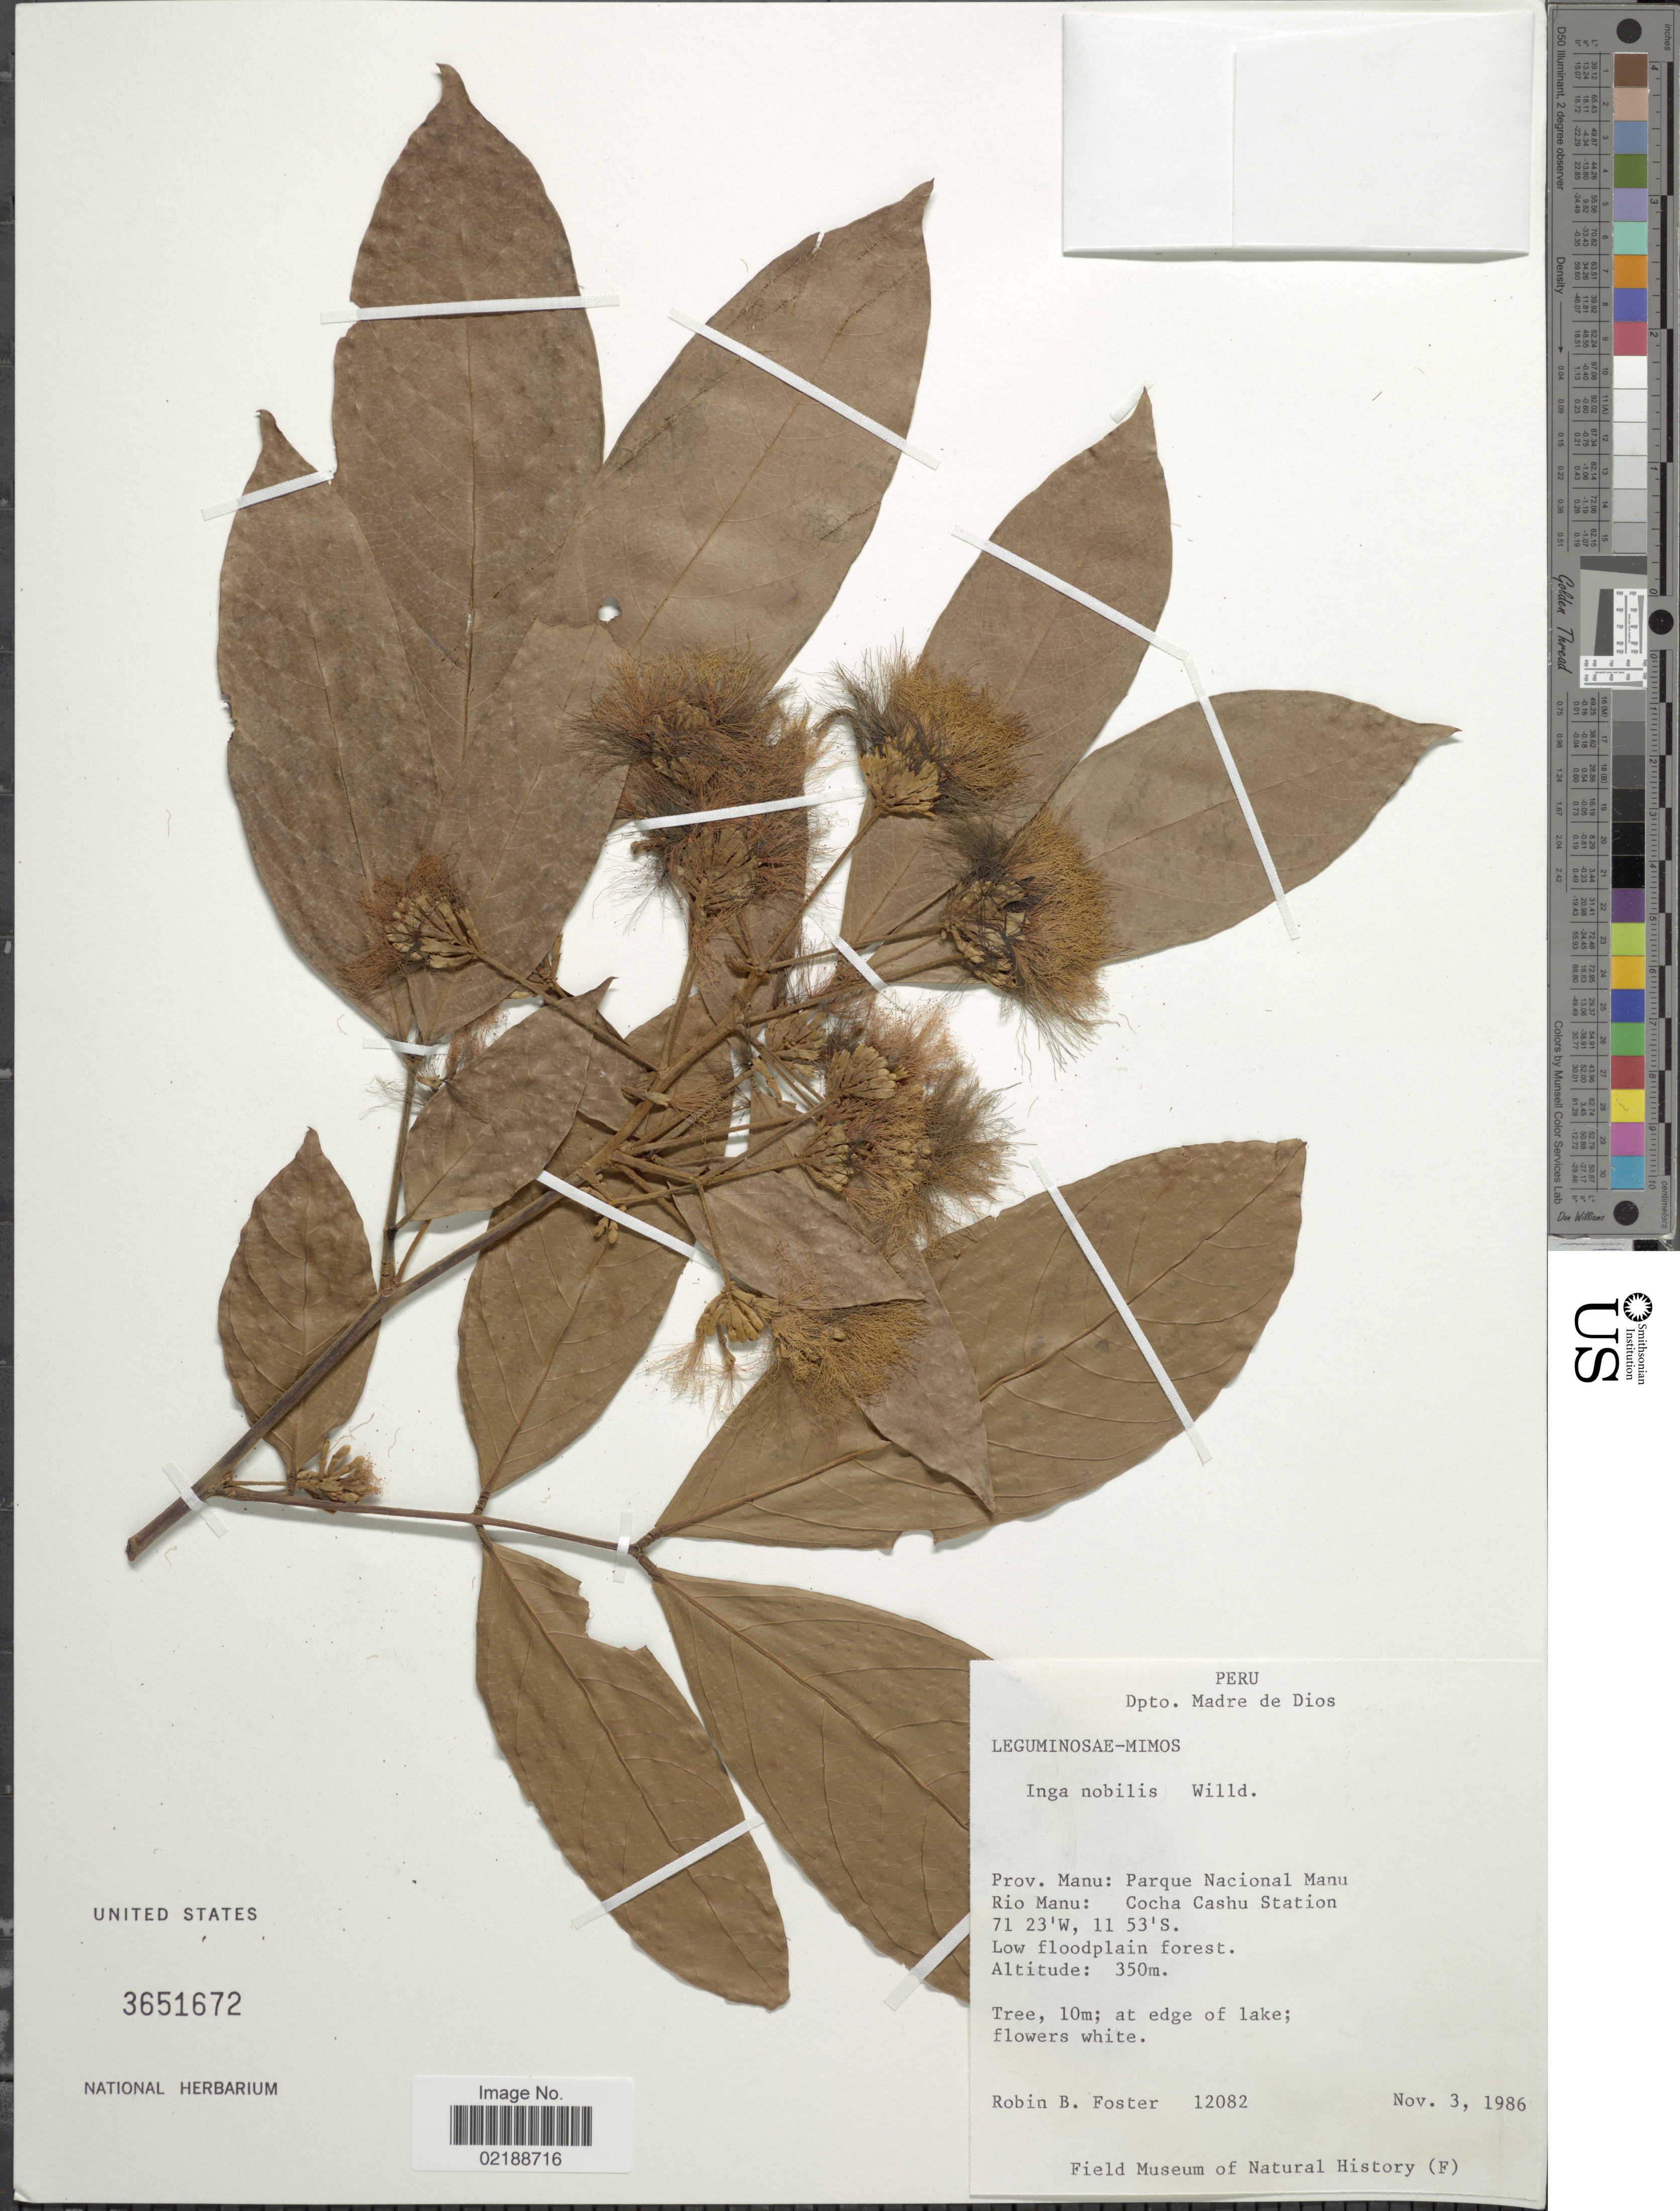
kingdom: Plantae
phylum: Tracheophyta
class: Magnoliopsida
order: Fabales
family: Fabaceae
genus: Inga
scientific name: Inga nobilis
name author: Willd.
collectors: R. B. Foster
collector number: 12082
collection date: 1986-11-03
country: Peru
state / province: Madre de Dios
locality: Dpto. Madre de Dios, Prov. Manu: Parque Nacional Manu Rio Manu: Cocha Cashu Station, Low floodplain forest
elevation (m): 350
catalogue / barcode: US 3651672